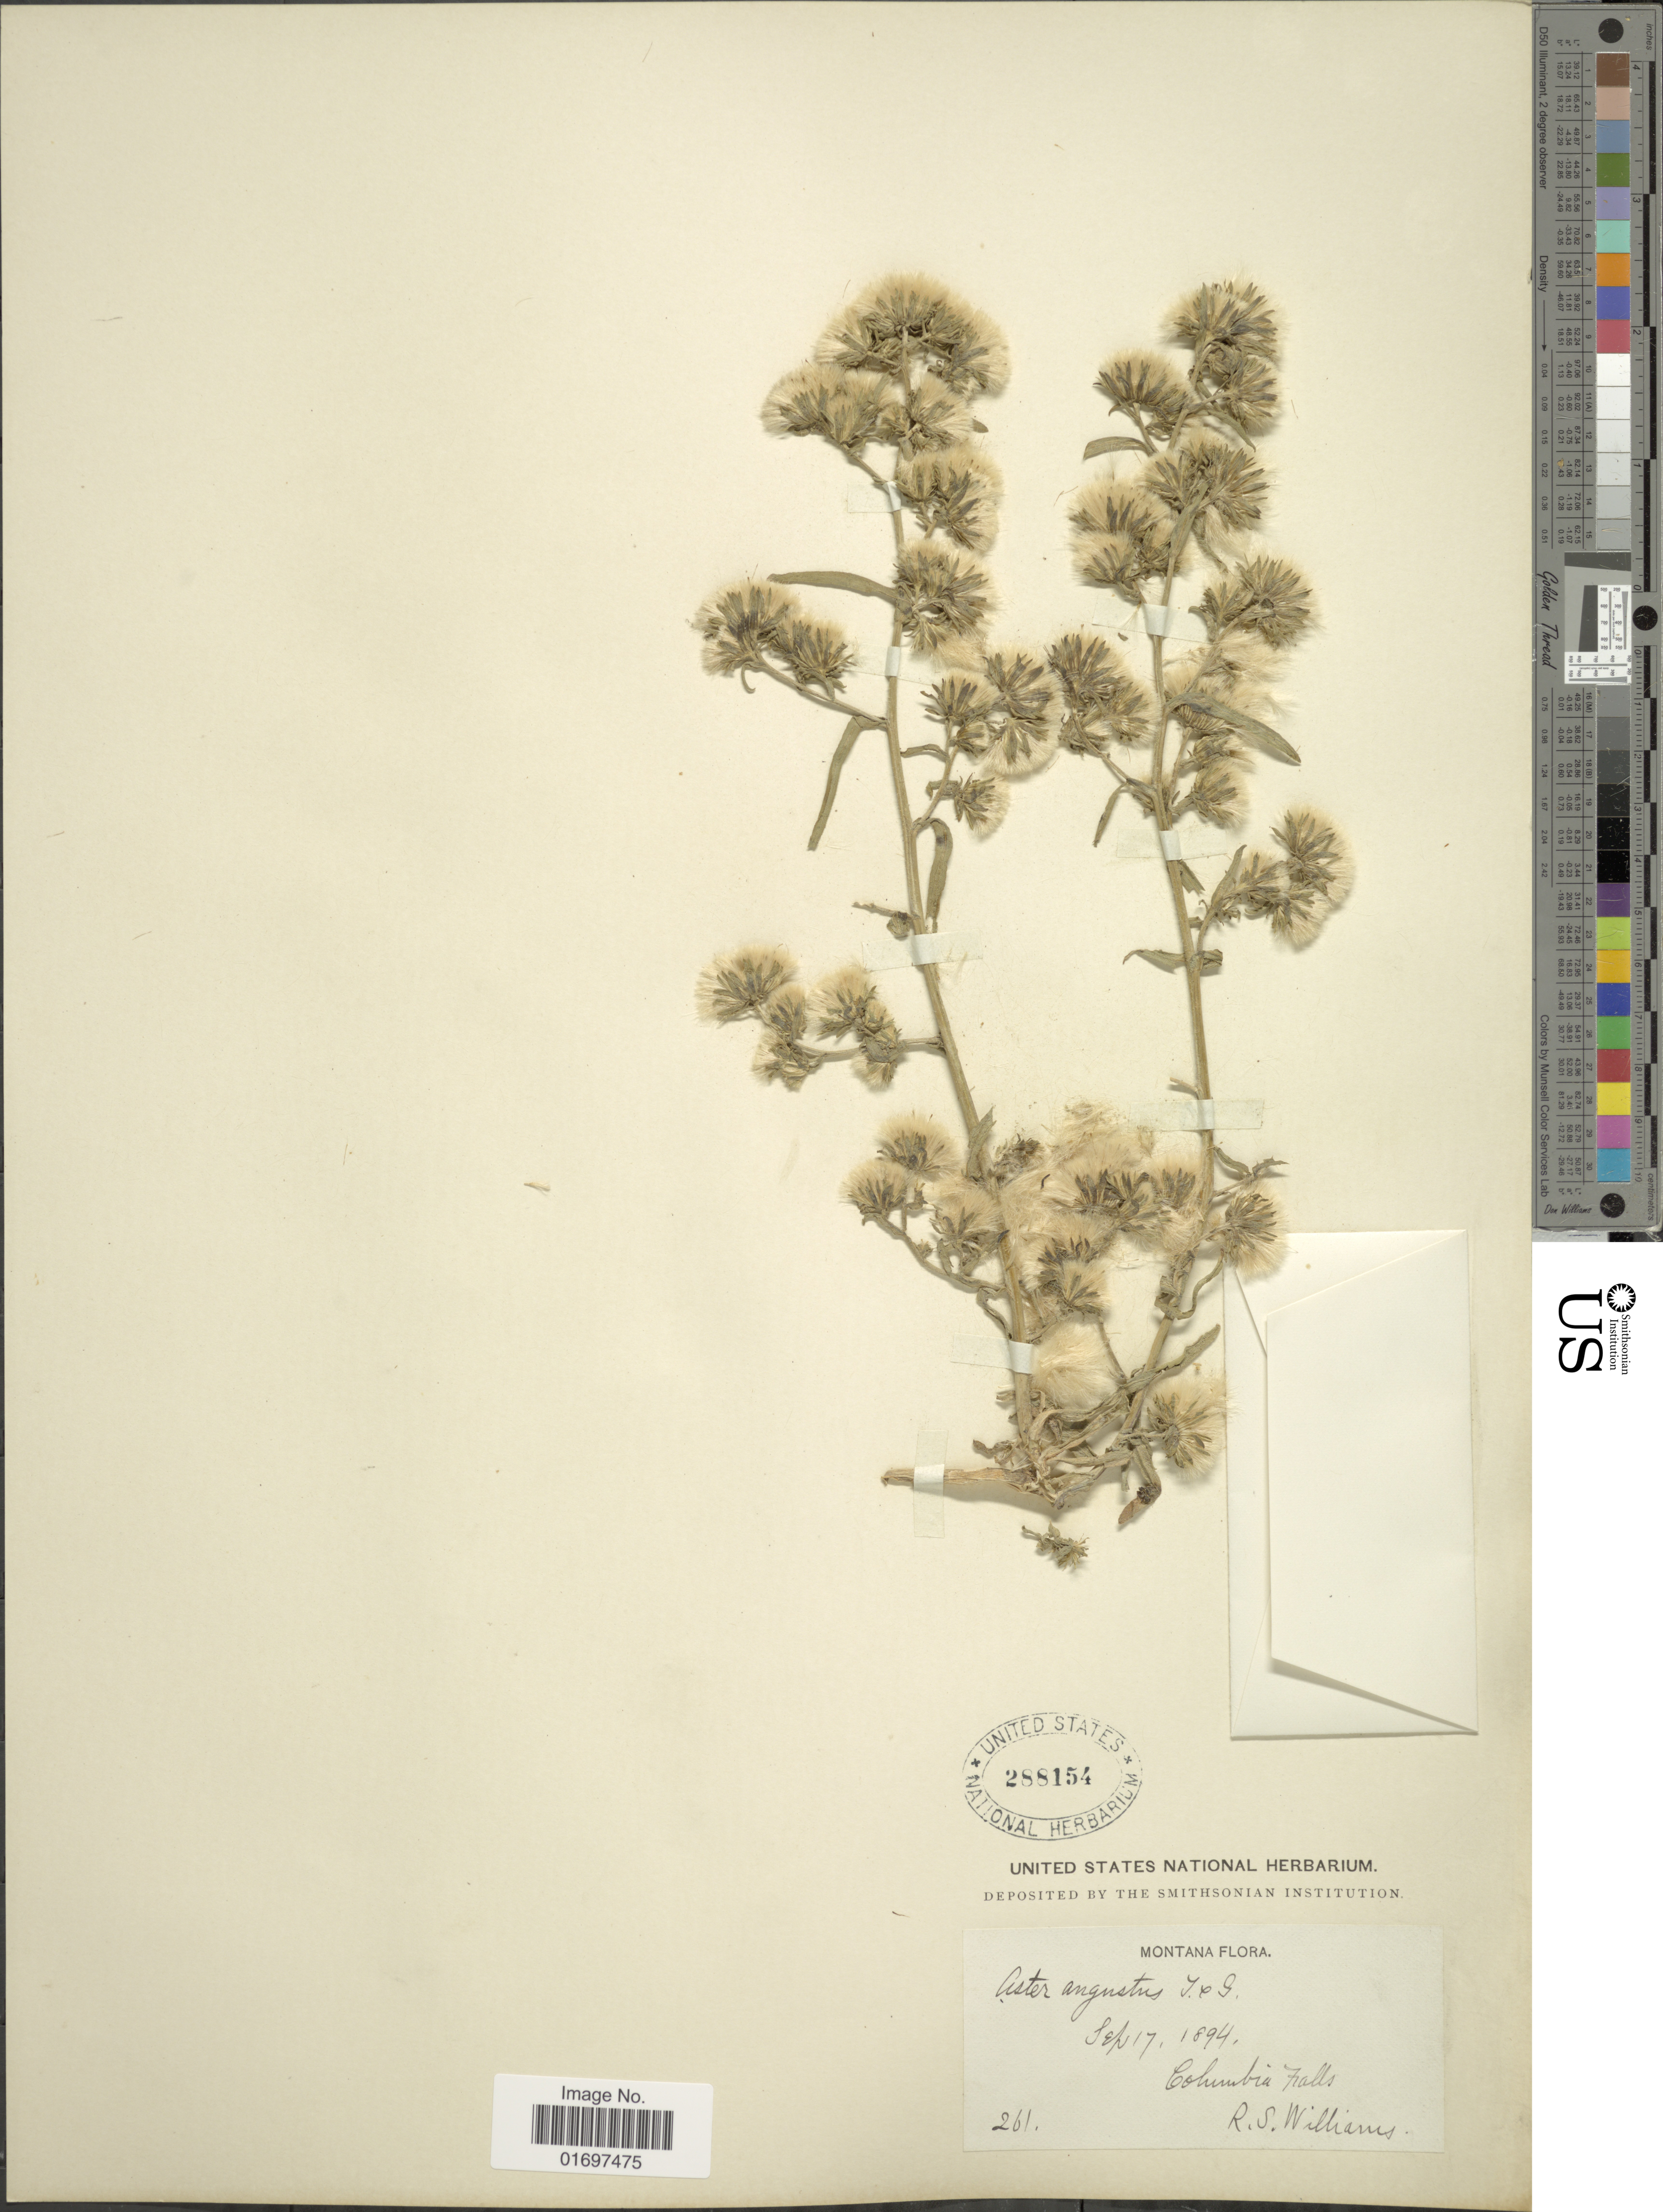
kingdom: Plantae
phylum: Tracheophyta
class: Magnoliopsida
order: Asterales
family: Asteraceae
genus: Symphyotrichum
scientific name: Symphyotrichum ciliatum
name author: (Ledeb.) G.L. Nesom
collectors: R. S. Williams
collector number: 261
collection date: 1894-09-17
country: United States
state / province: Montana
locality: Montana. Columbia Falls.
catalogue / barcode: US 288154